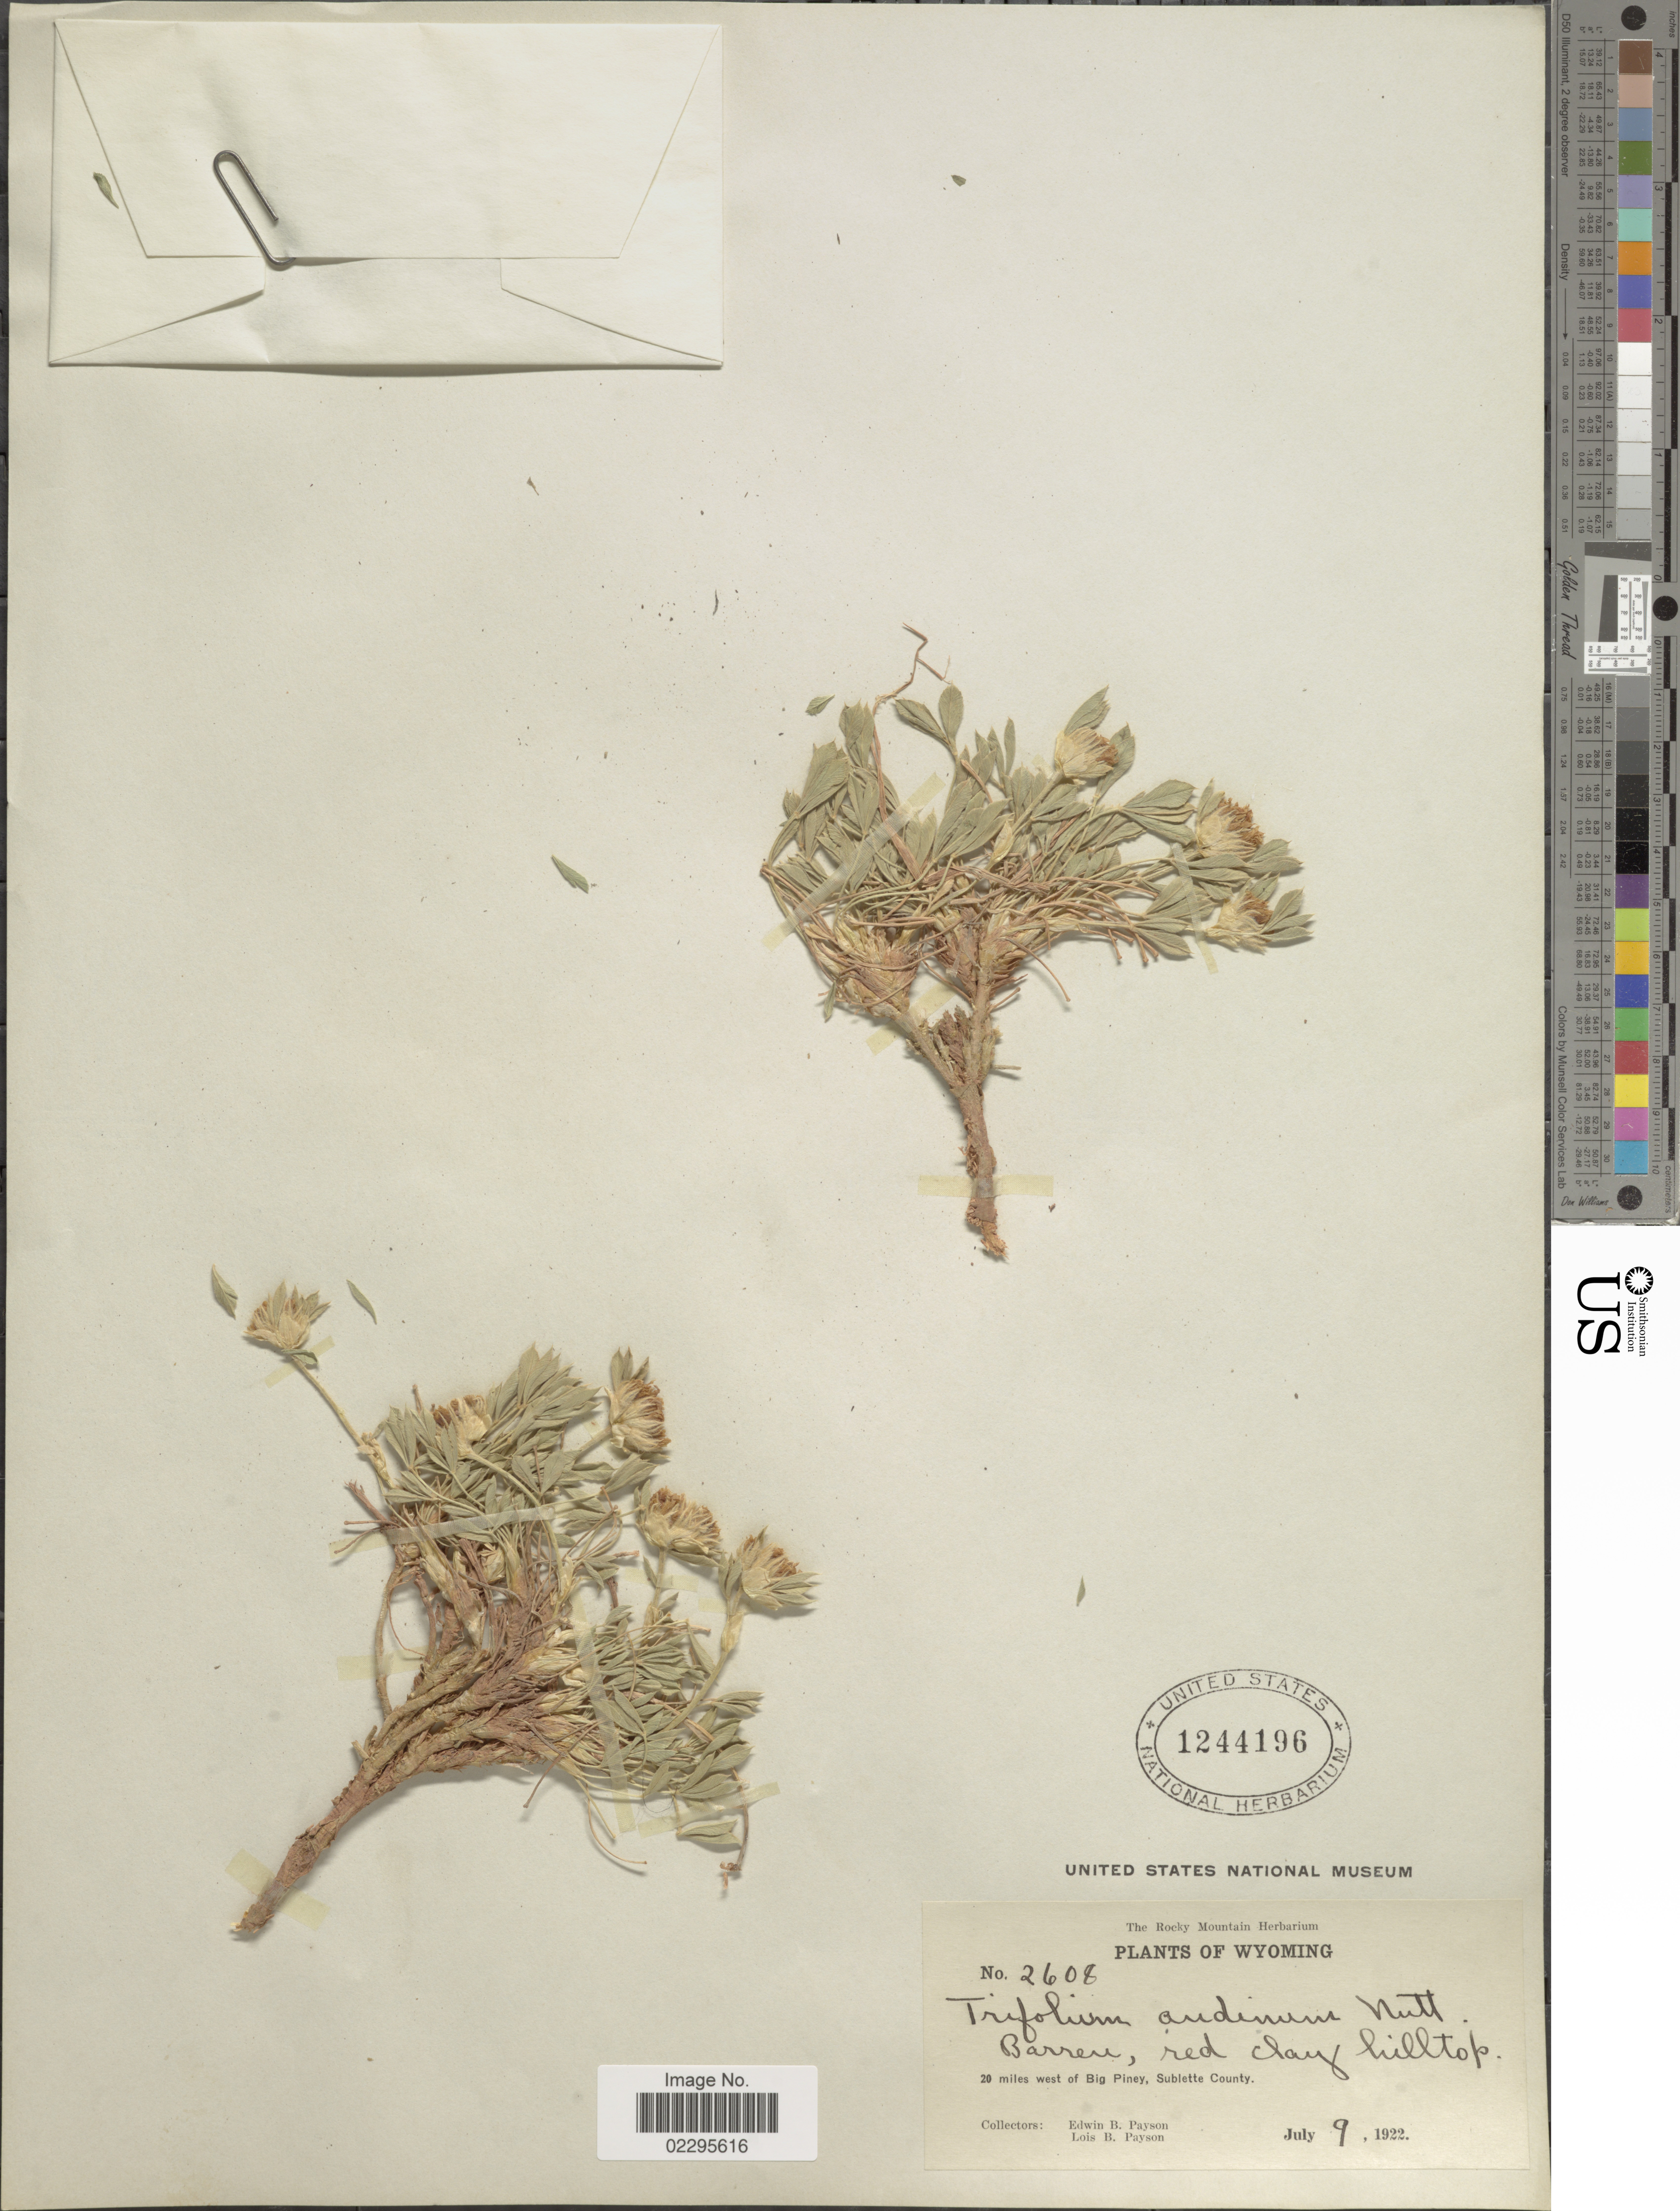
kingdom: Plantae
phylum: Tracheophyta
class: Magnoliopsida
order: Fabales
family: Fabaceae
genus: Trifolium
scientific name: Trifolium andinum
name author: Nutt.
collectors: E. B. Payson & L. Payson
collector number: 2608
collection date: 1922-07-09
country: United States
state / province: Wyoming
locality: Barren, red clay hilltop, 20 miles west of Big Piney, Sublette County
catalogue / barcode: US 1244196